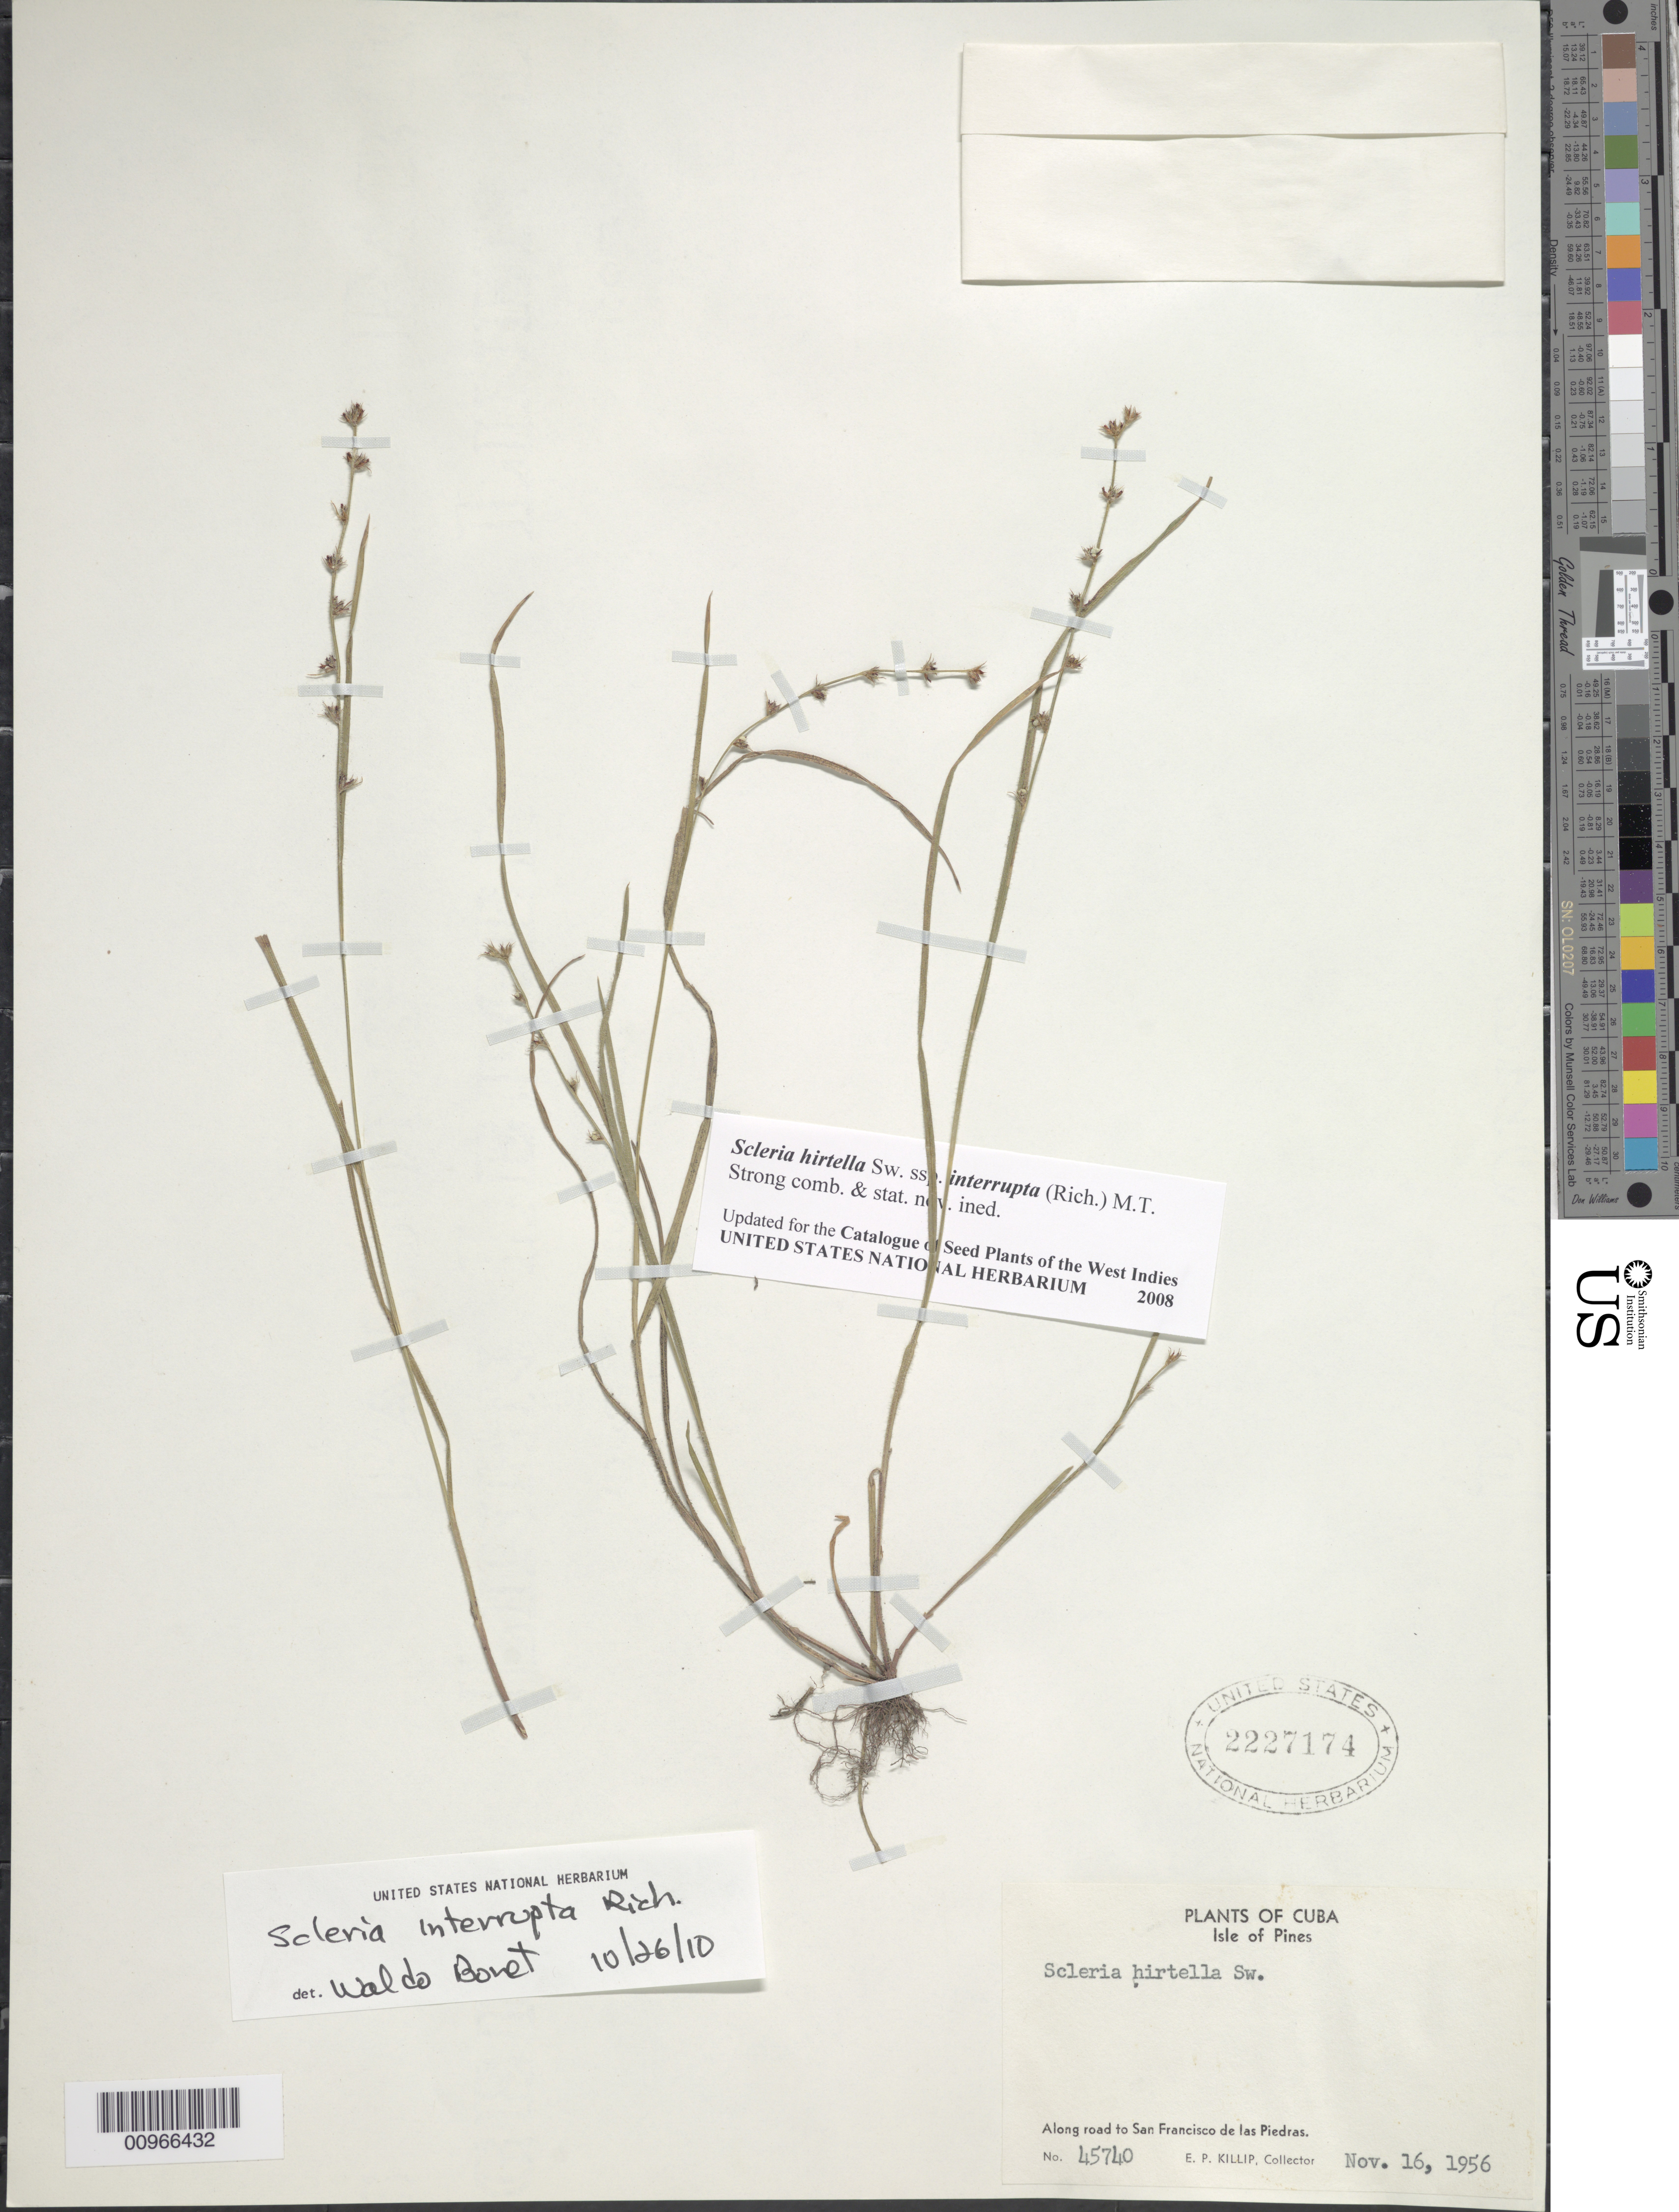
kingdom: Plantae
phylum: Tracheophyta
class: Liliopsida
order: Poales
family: Cyperaceae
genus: Scleria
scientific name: Scleria hirtella subsp. interrupta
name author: (Rich.) M.T. Strong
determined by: Strong, M. T., (US), Smithsonian Institution - National Museum of Natural History (UNITED STATES)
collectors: E. P. Killip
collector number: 45740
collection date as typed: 16 Nov 1956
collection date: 1956-11-16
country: Cuba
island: Isla de la Juventud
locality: Isle of Pines, Along road to San Francisco de las Piedras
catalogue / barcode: US 2227174